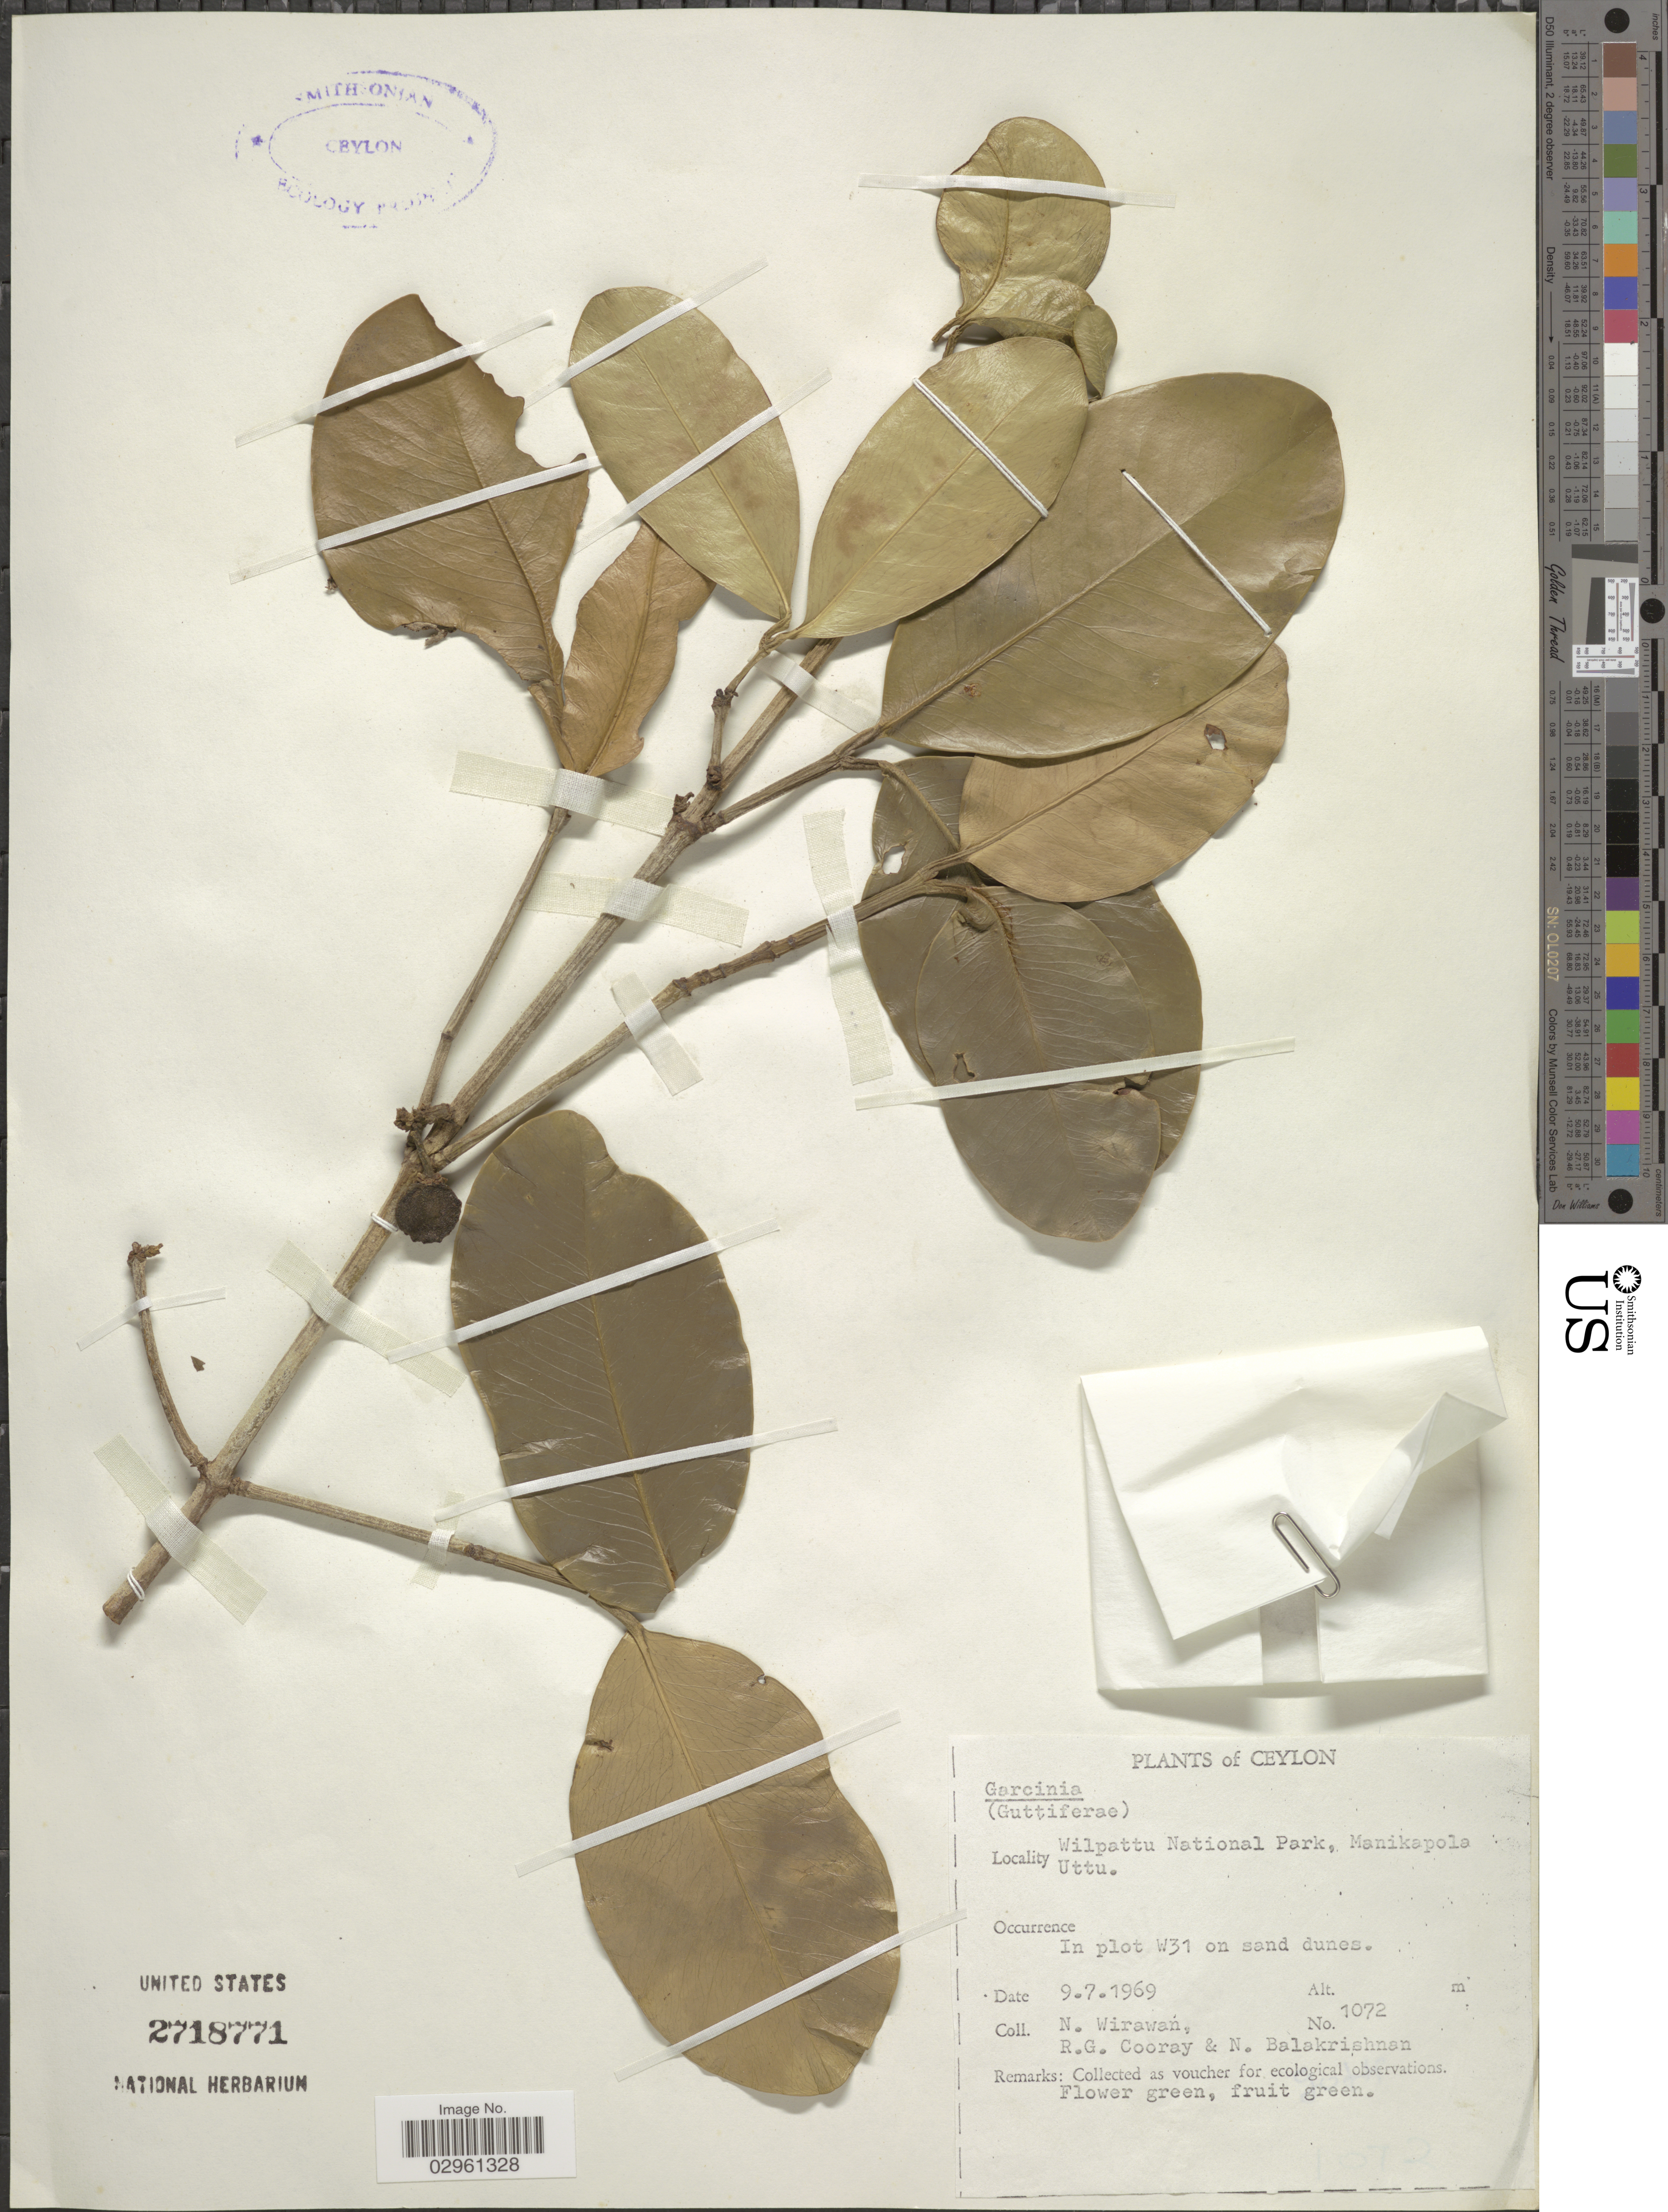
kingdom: Plantae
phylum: Tracheophyta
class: Magnoliopsida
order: Malpighiales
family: Clusiaceae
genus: Garcinia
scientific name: Garcinia sp.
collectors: N. Wirawa, R. Cooray & N. Balakrishnan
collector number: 107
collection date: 1969-07-09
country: Sri Lanka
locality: Ceylon. Wilpattu National Park, Manikapola Uttu.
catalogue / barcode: US 2718771